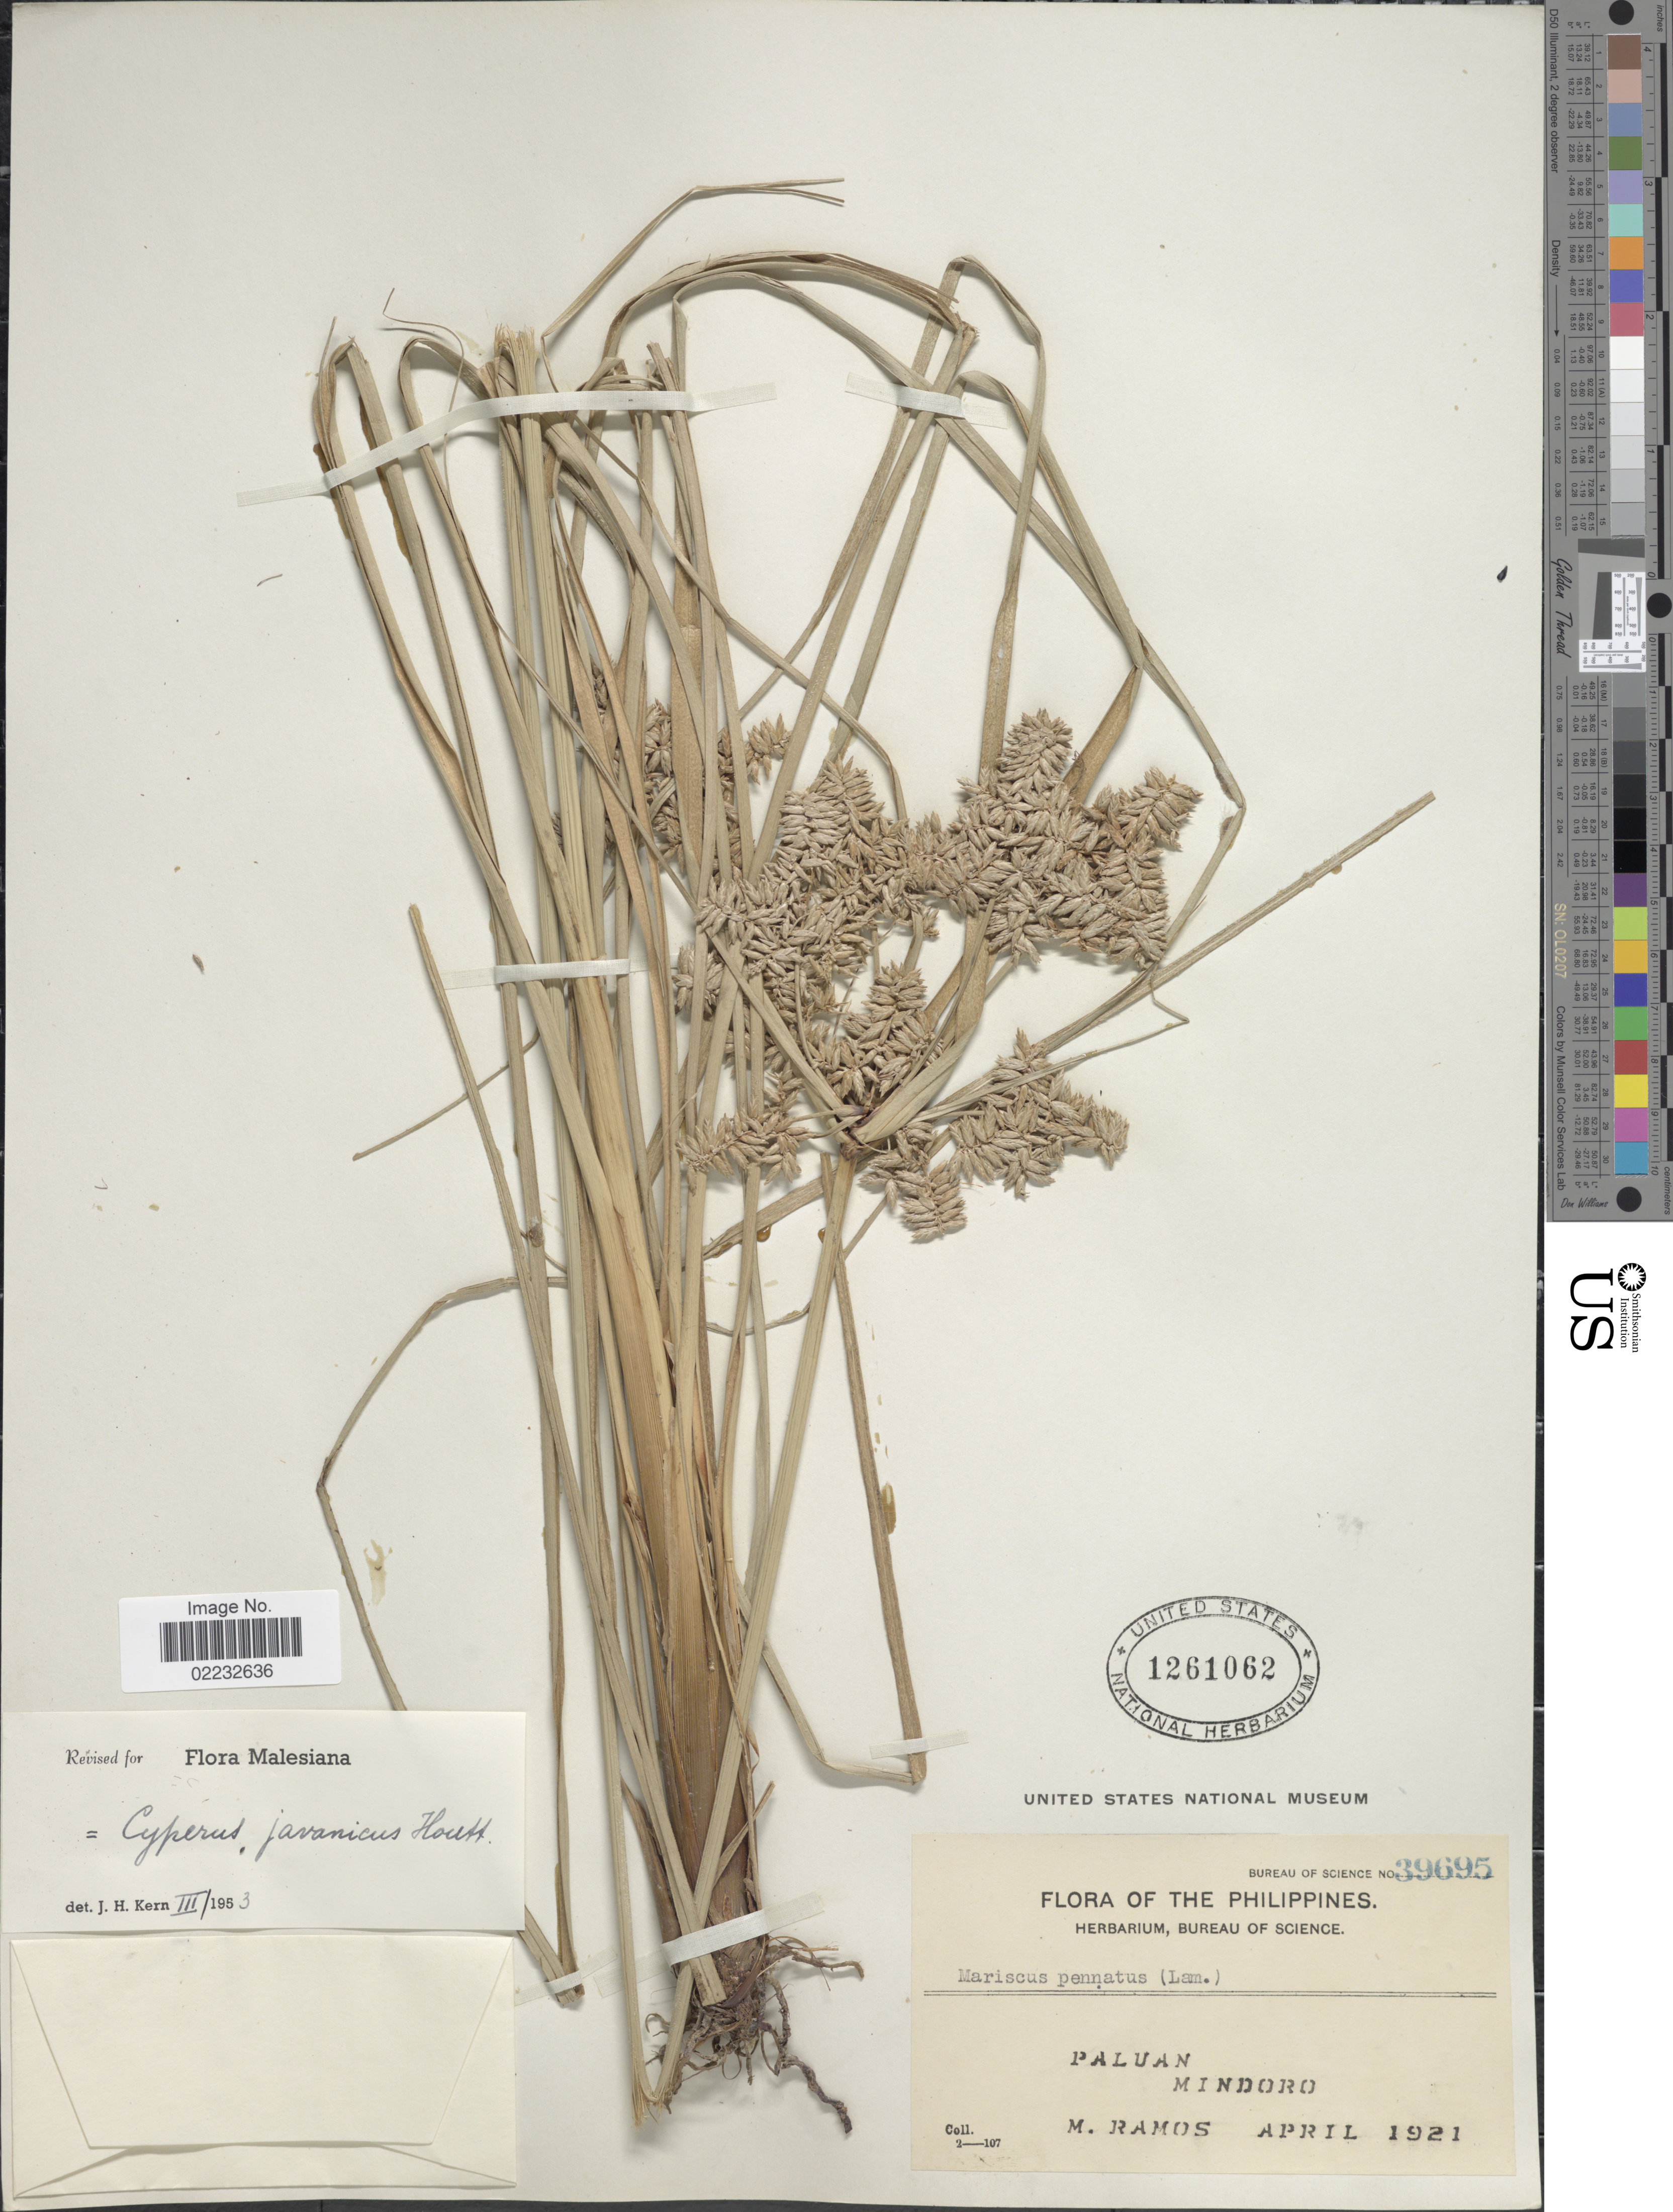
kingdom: Plantae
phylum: Tracheophyta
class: Liliopsida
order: Poales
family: Cyperaceae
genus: Cyperus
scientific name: Cyperus javanicus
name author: Houtt.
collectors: M. Ramos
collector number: Bureau of Science 39695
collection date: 1921-04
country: Philippines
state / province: Mimaropa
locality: Paluan, Mindoro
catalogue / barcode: US 1261062